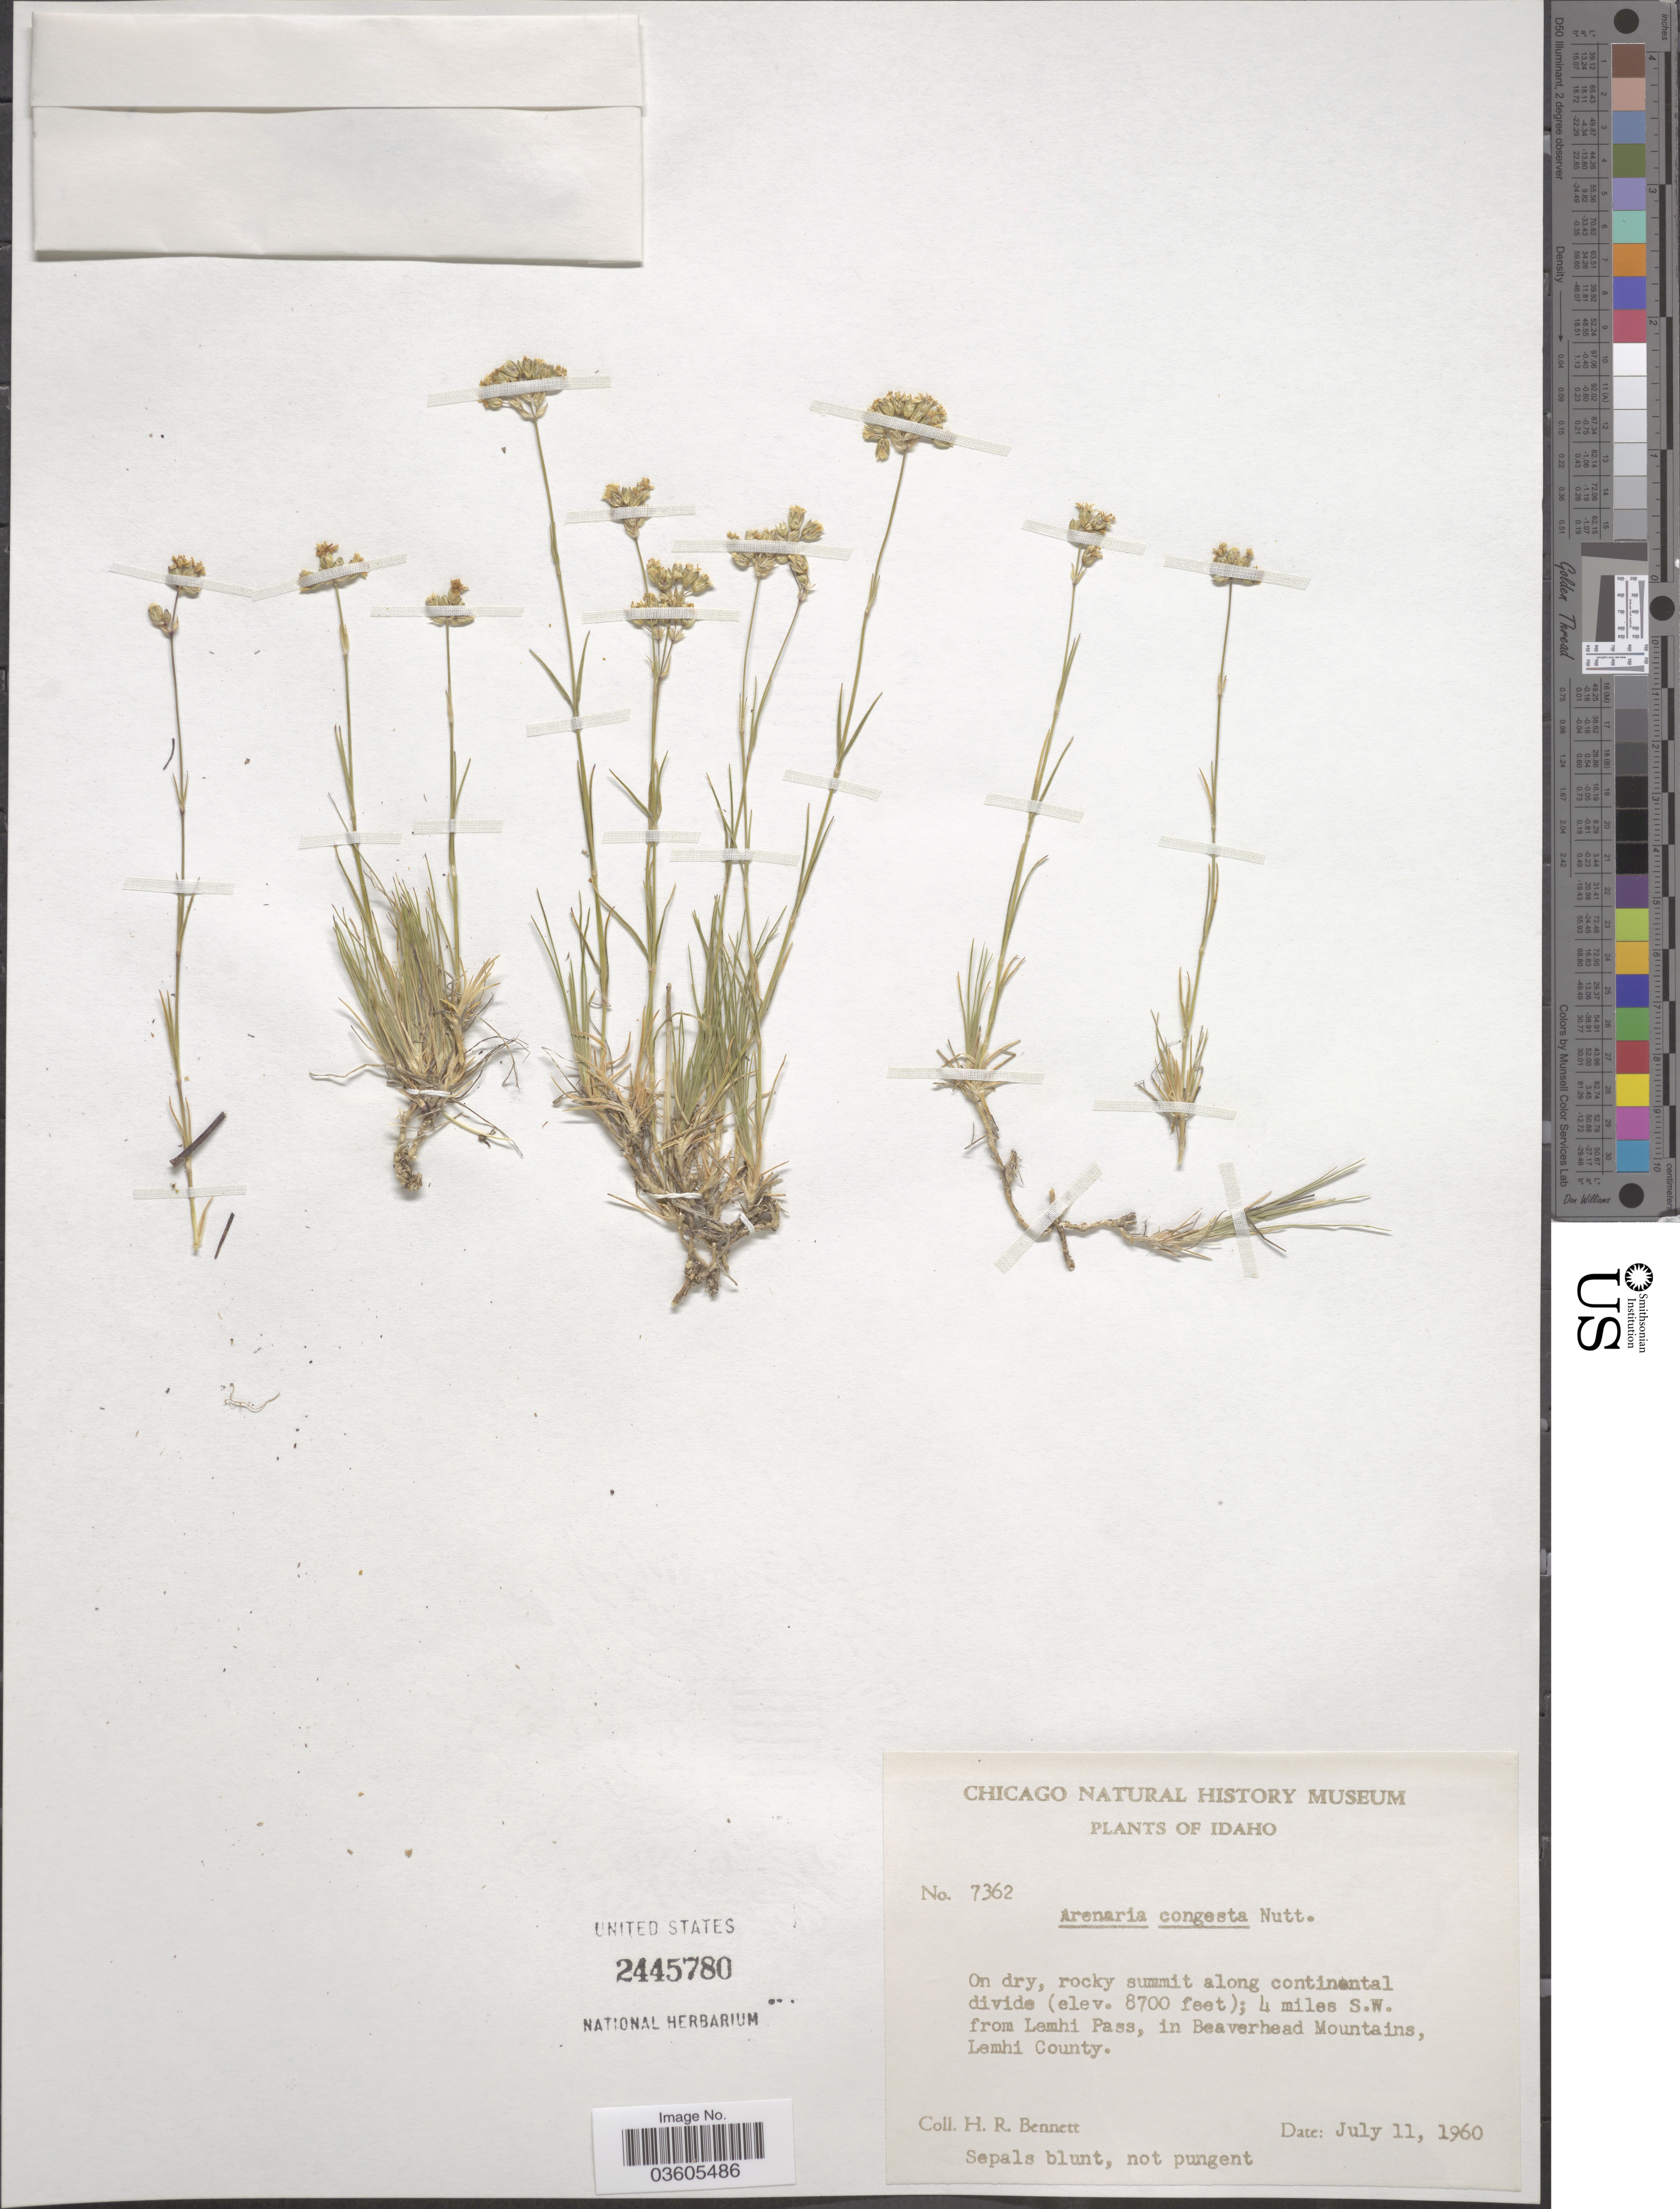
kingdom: Plantae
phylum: Tracheophyta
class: Magnoliopsida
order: Caryophyllales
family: Caryophyllaceae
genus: Eremogone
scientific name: Eremogone congesta var. congesta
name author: (Nutt.) Ikonn.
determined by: Strong, Mark T., (BOT), Smithsonian Institution - National Museum of Natural History (UNITED STATES)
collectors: H. R. Bennett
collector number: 7362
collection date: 1960-07-11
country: United States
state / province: Idaho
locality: Along continental divide, 4 miles S.W. from Lemhi Pass, in Beaverhead Mountains, Lemhi County.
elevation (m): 2652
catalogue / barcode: US 2445780